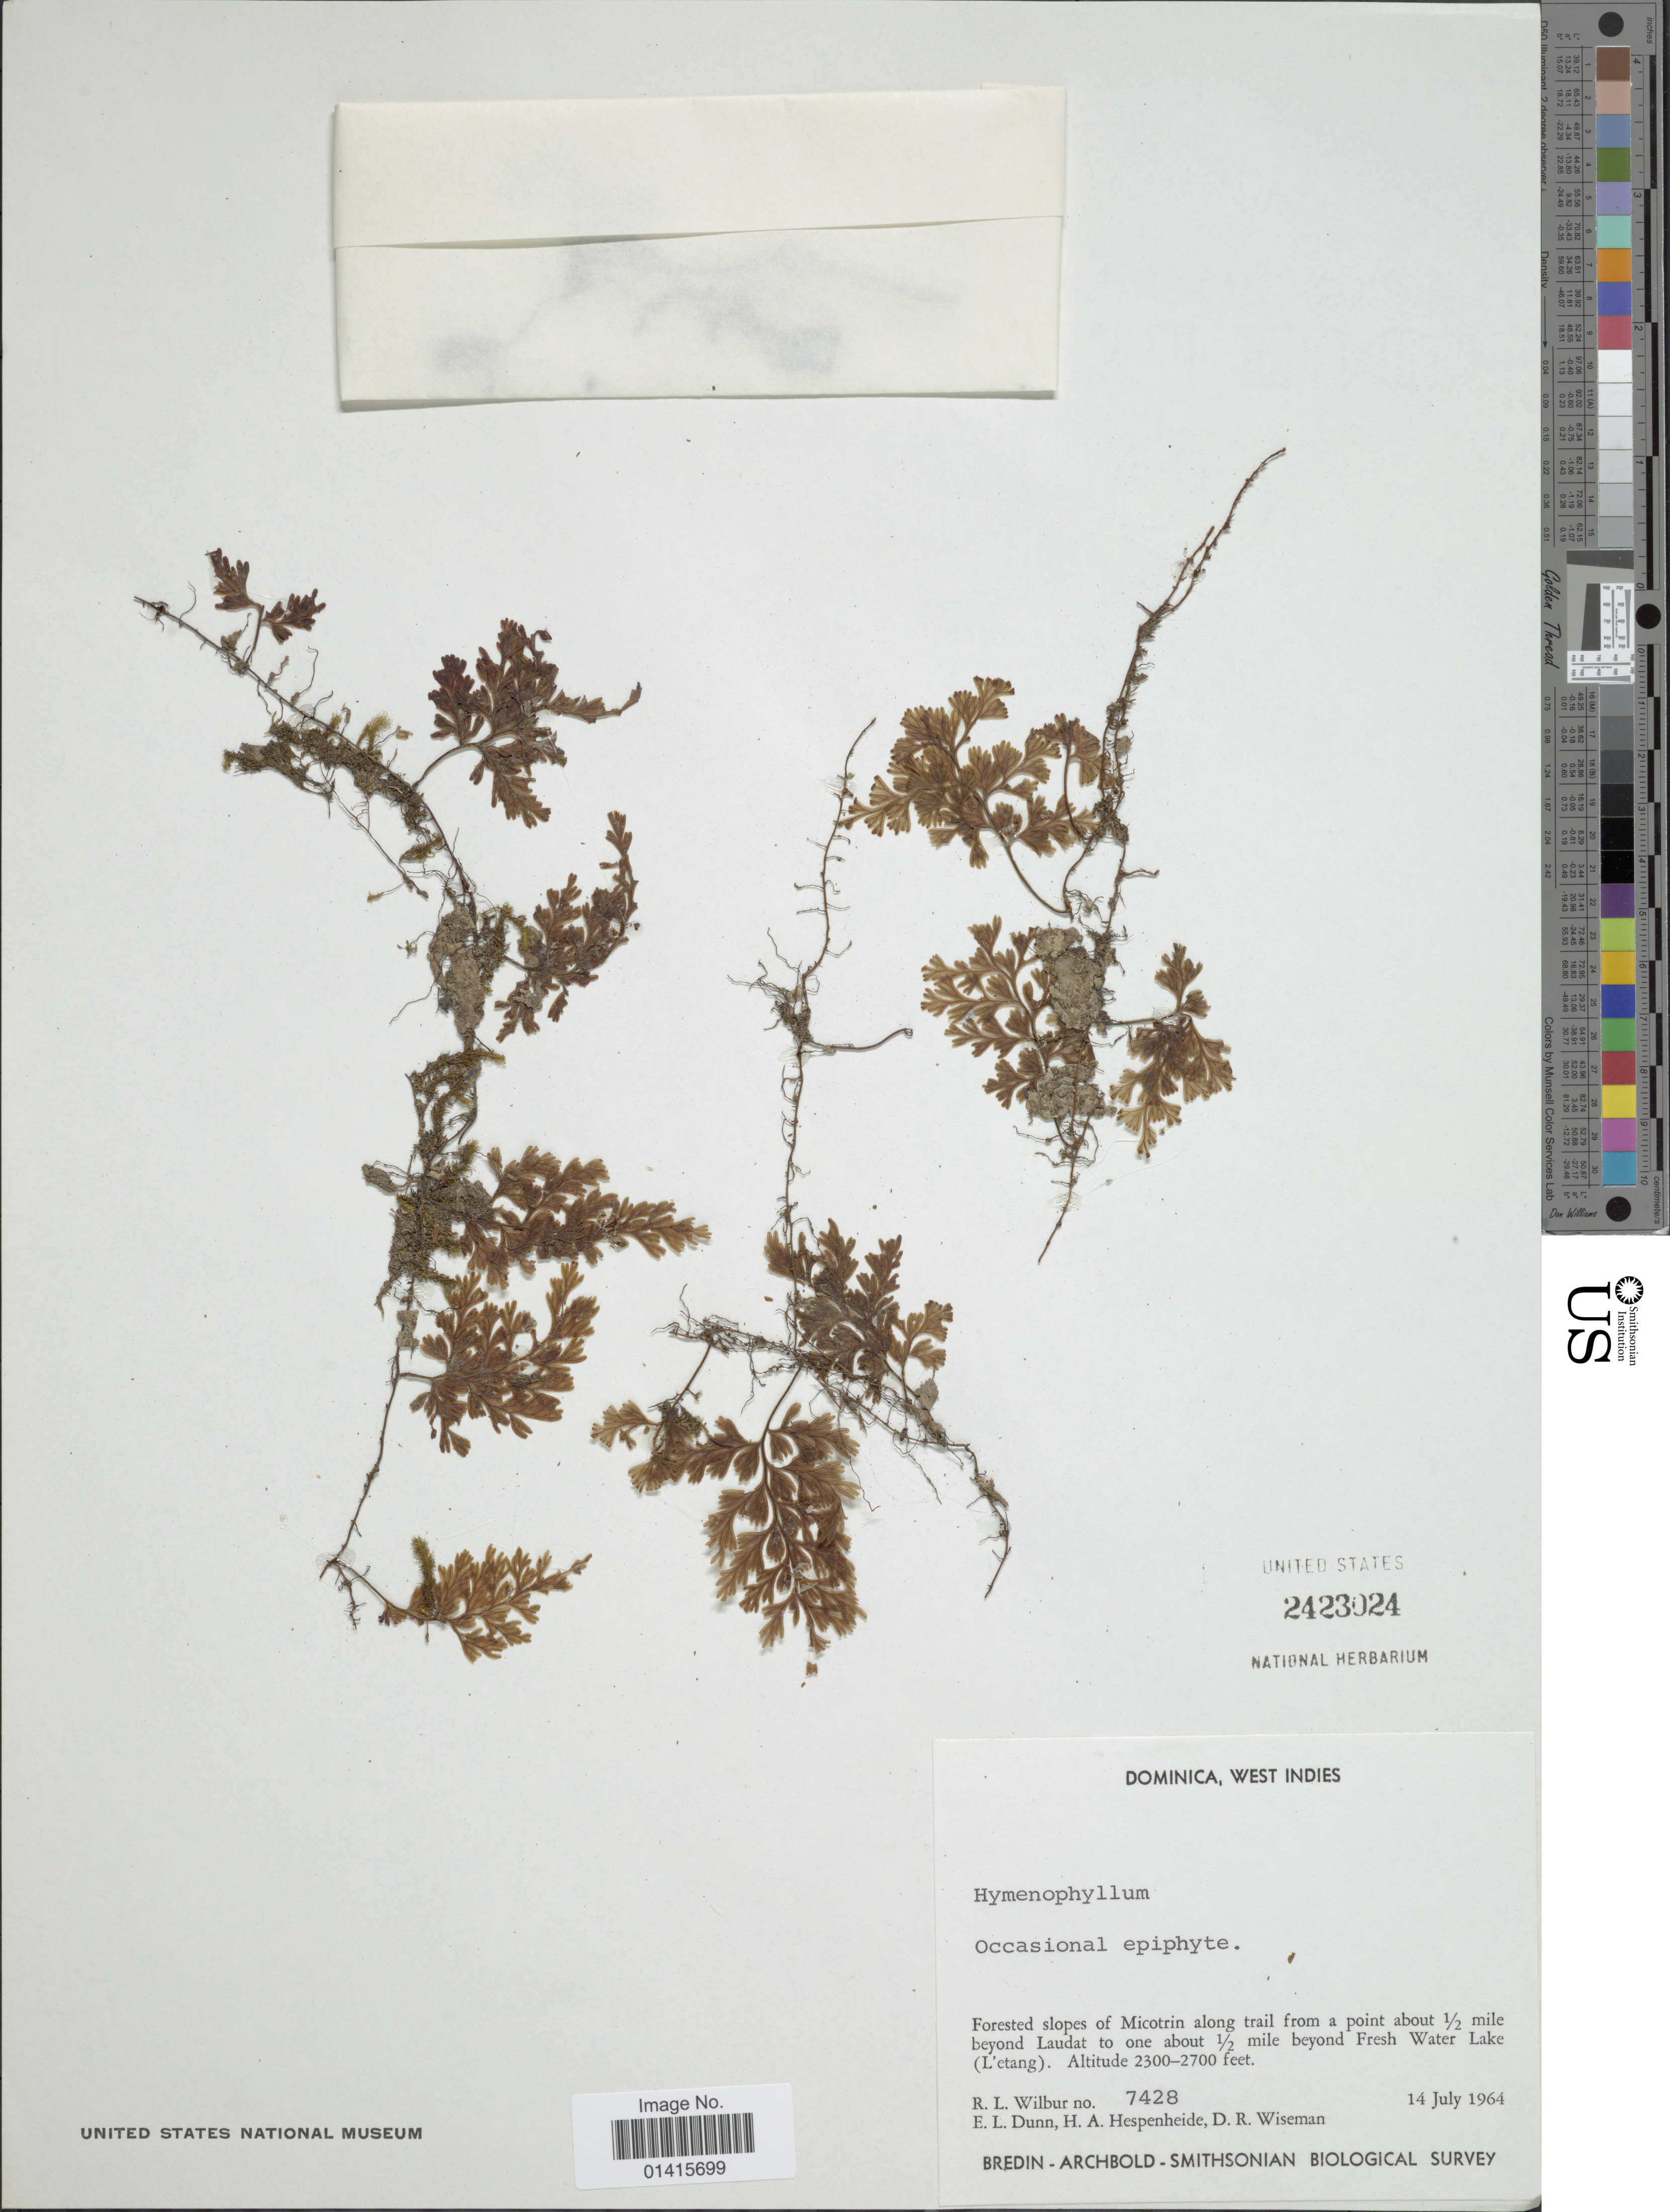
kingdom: Plantae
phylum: Tracheophyta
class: Polypodiopsida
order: Hymenophyllales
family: Hymenophyllaceae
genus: Hymenophyllum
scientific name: Hymenophyllum sp.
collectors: R. L. Wilbur, E. Dunn, H. A. Hespenheide & D. R. Wiseman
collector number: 7428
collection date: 1964-07-14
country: Dominica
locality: Forested slopes of Micotrin along trail from a point about 1/2 mile beyond Laudat to one about 1/2 mile beyond Fresh Water Lake ( L'etang)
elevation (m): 701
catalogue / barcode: US 2423024